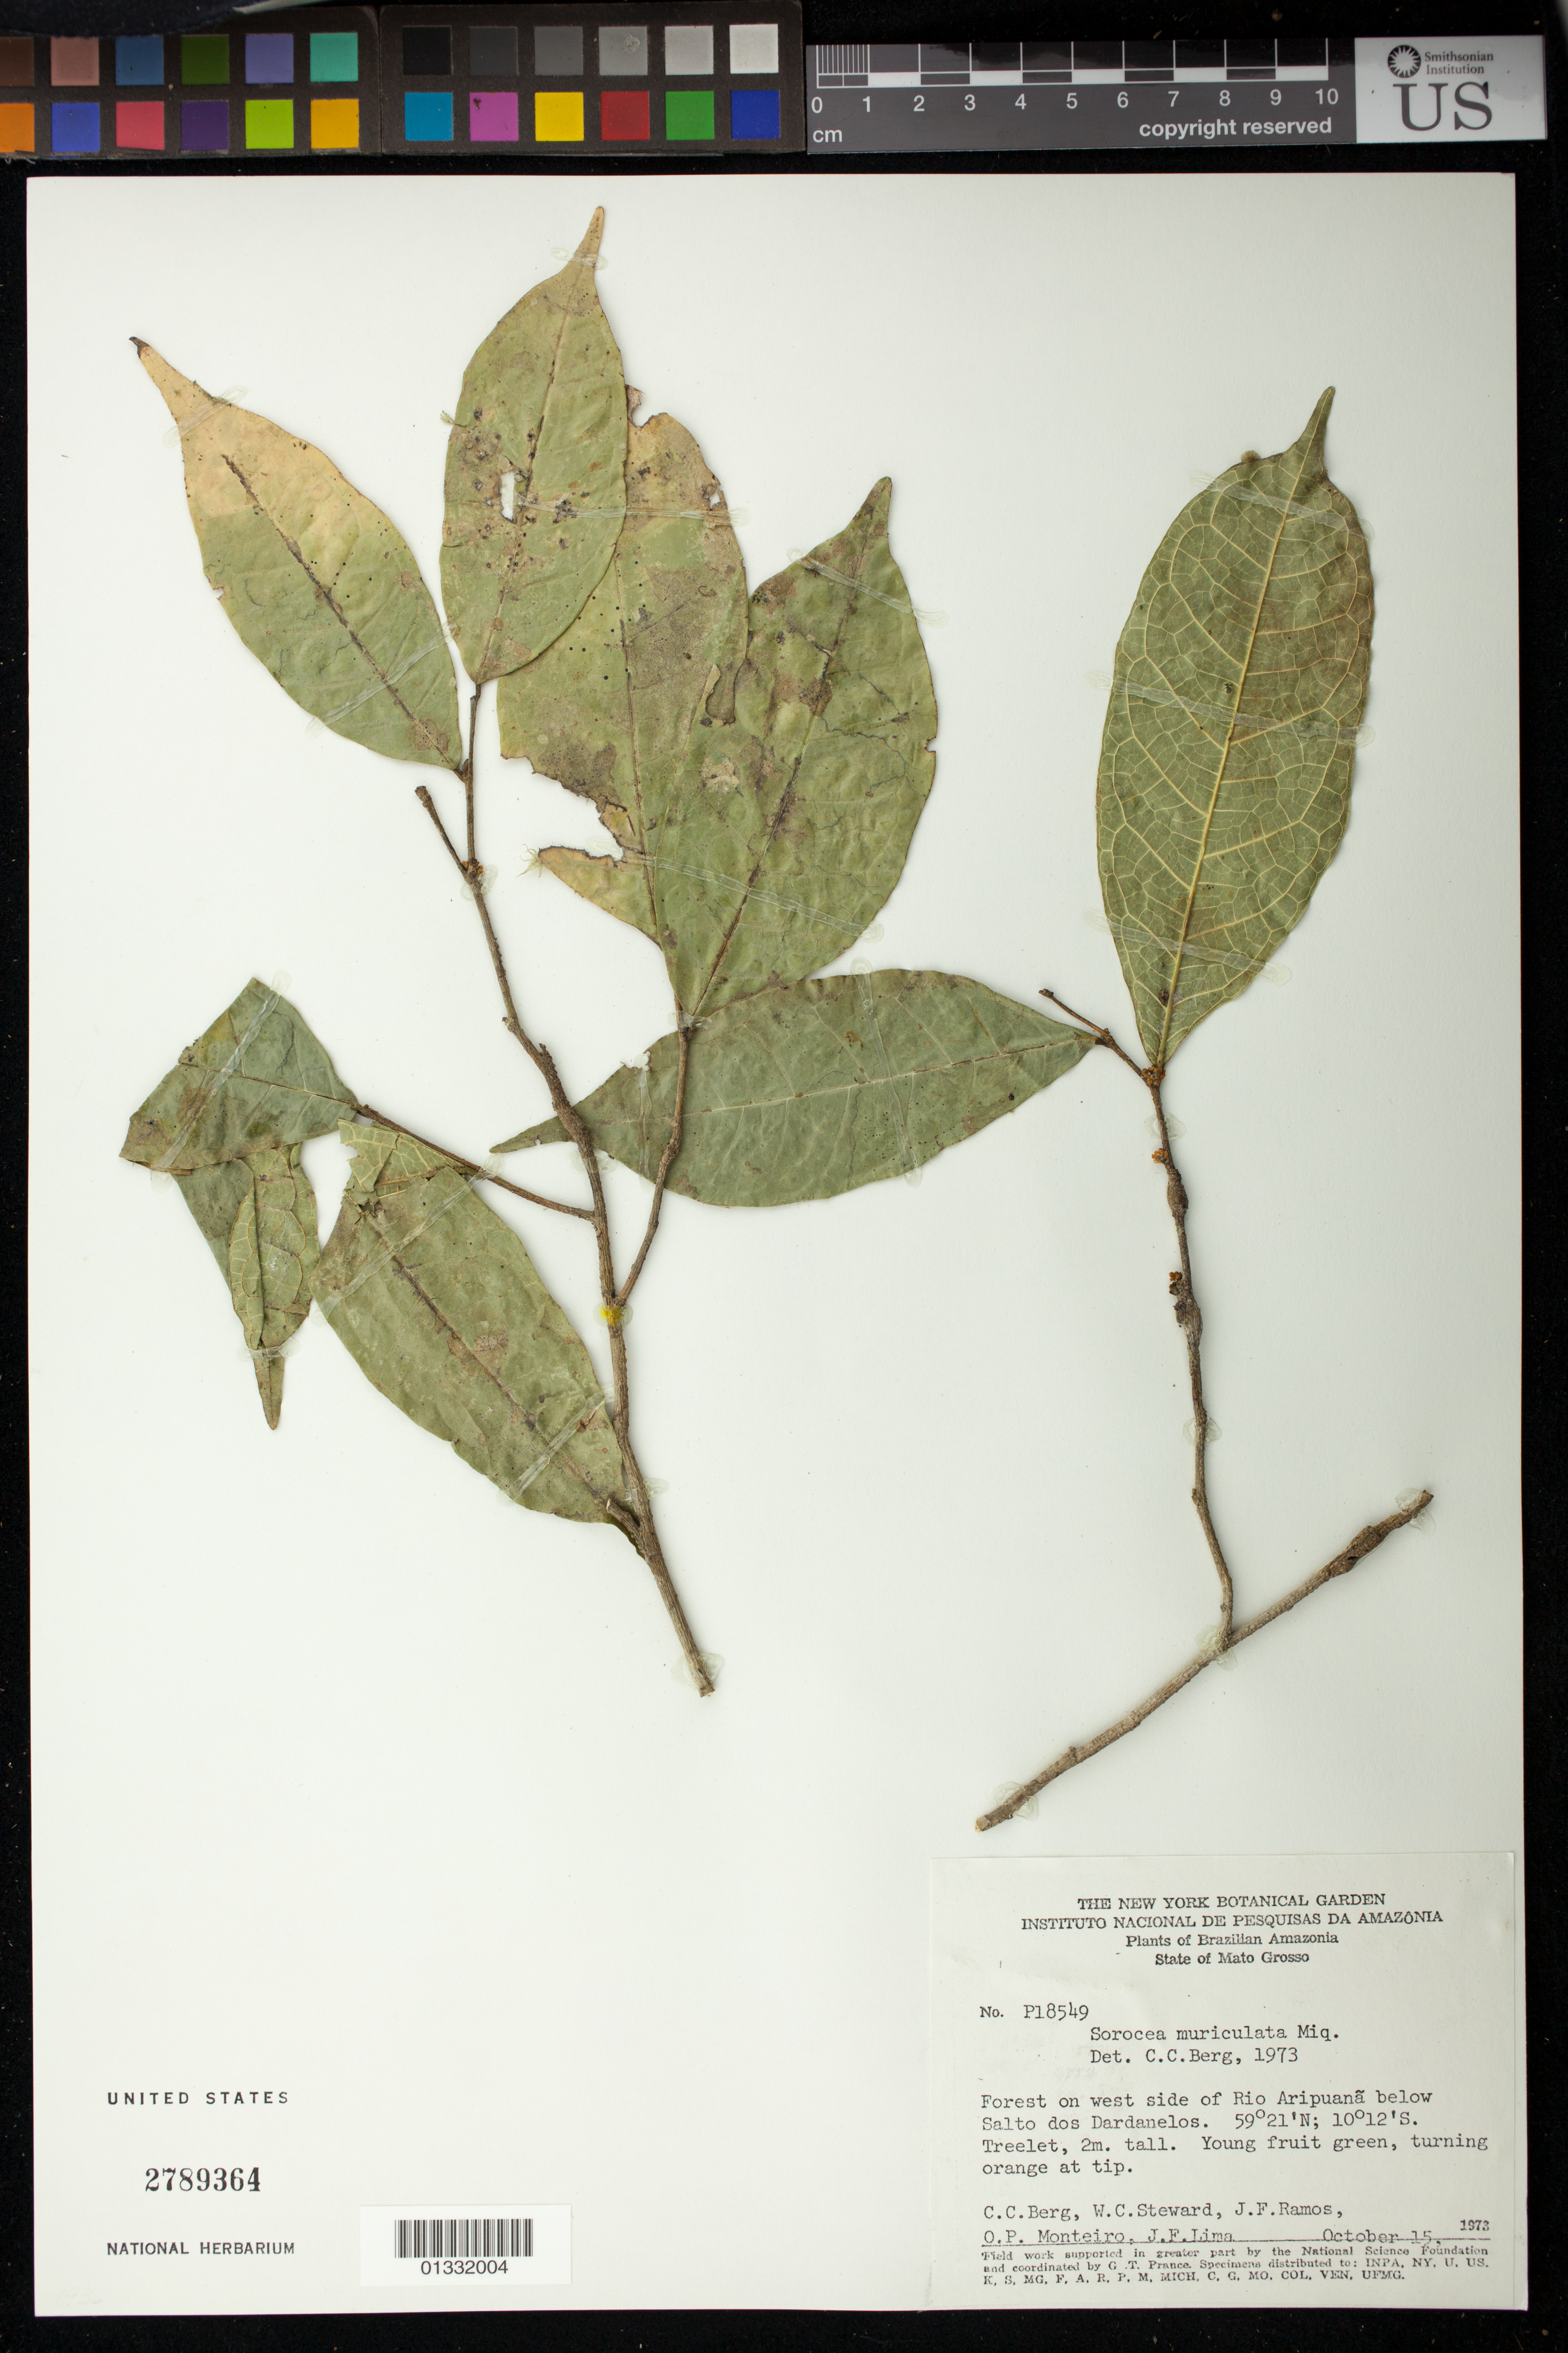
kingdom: Plantae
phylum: Tracheophyta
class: Magnoliopsida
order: Rosales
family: Moraceae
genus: Sorocea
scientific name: Sorocea muriculata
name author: Miq.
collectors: C. C. Berg, W. C. Steward, J. F. Ramos, O. P. Monteiro & J. F. Lima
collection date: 1973-10-15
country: Brazil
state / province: Mato Grosso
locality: West side of Rio Aripuanã below Salto dos Dardanelos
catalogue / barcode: US 2789364